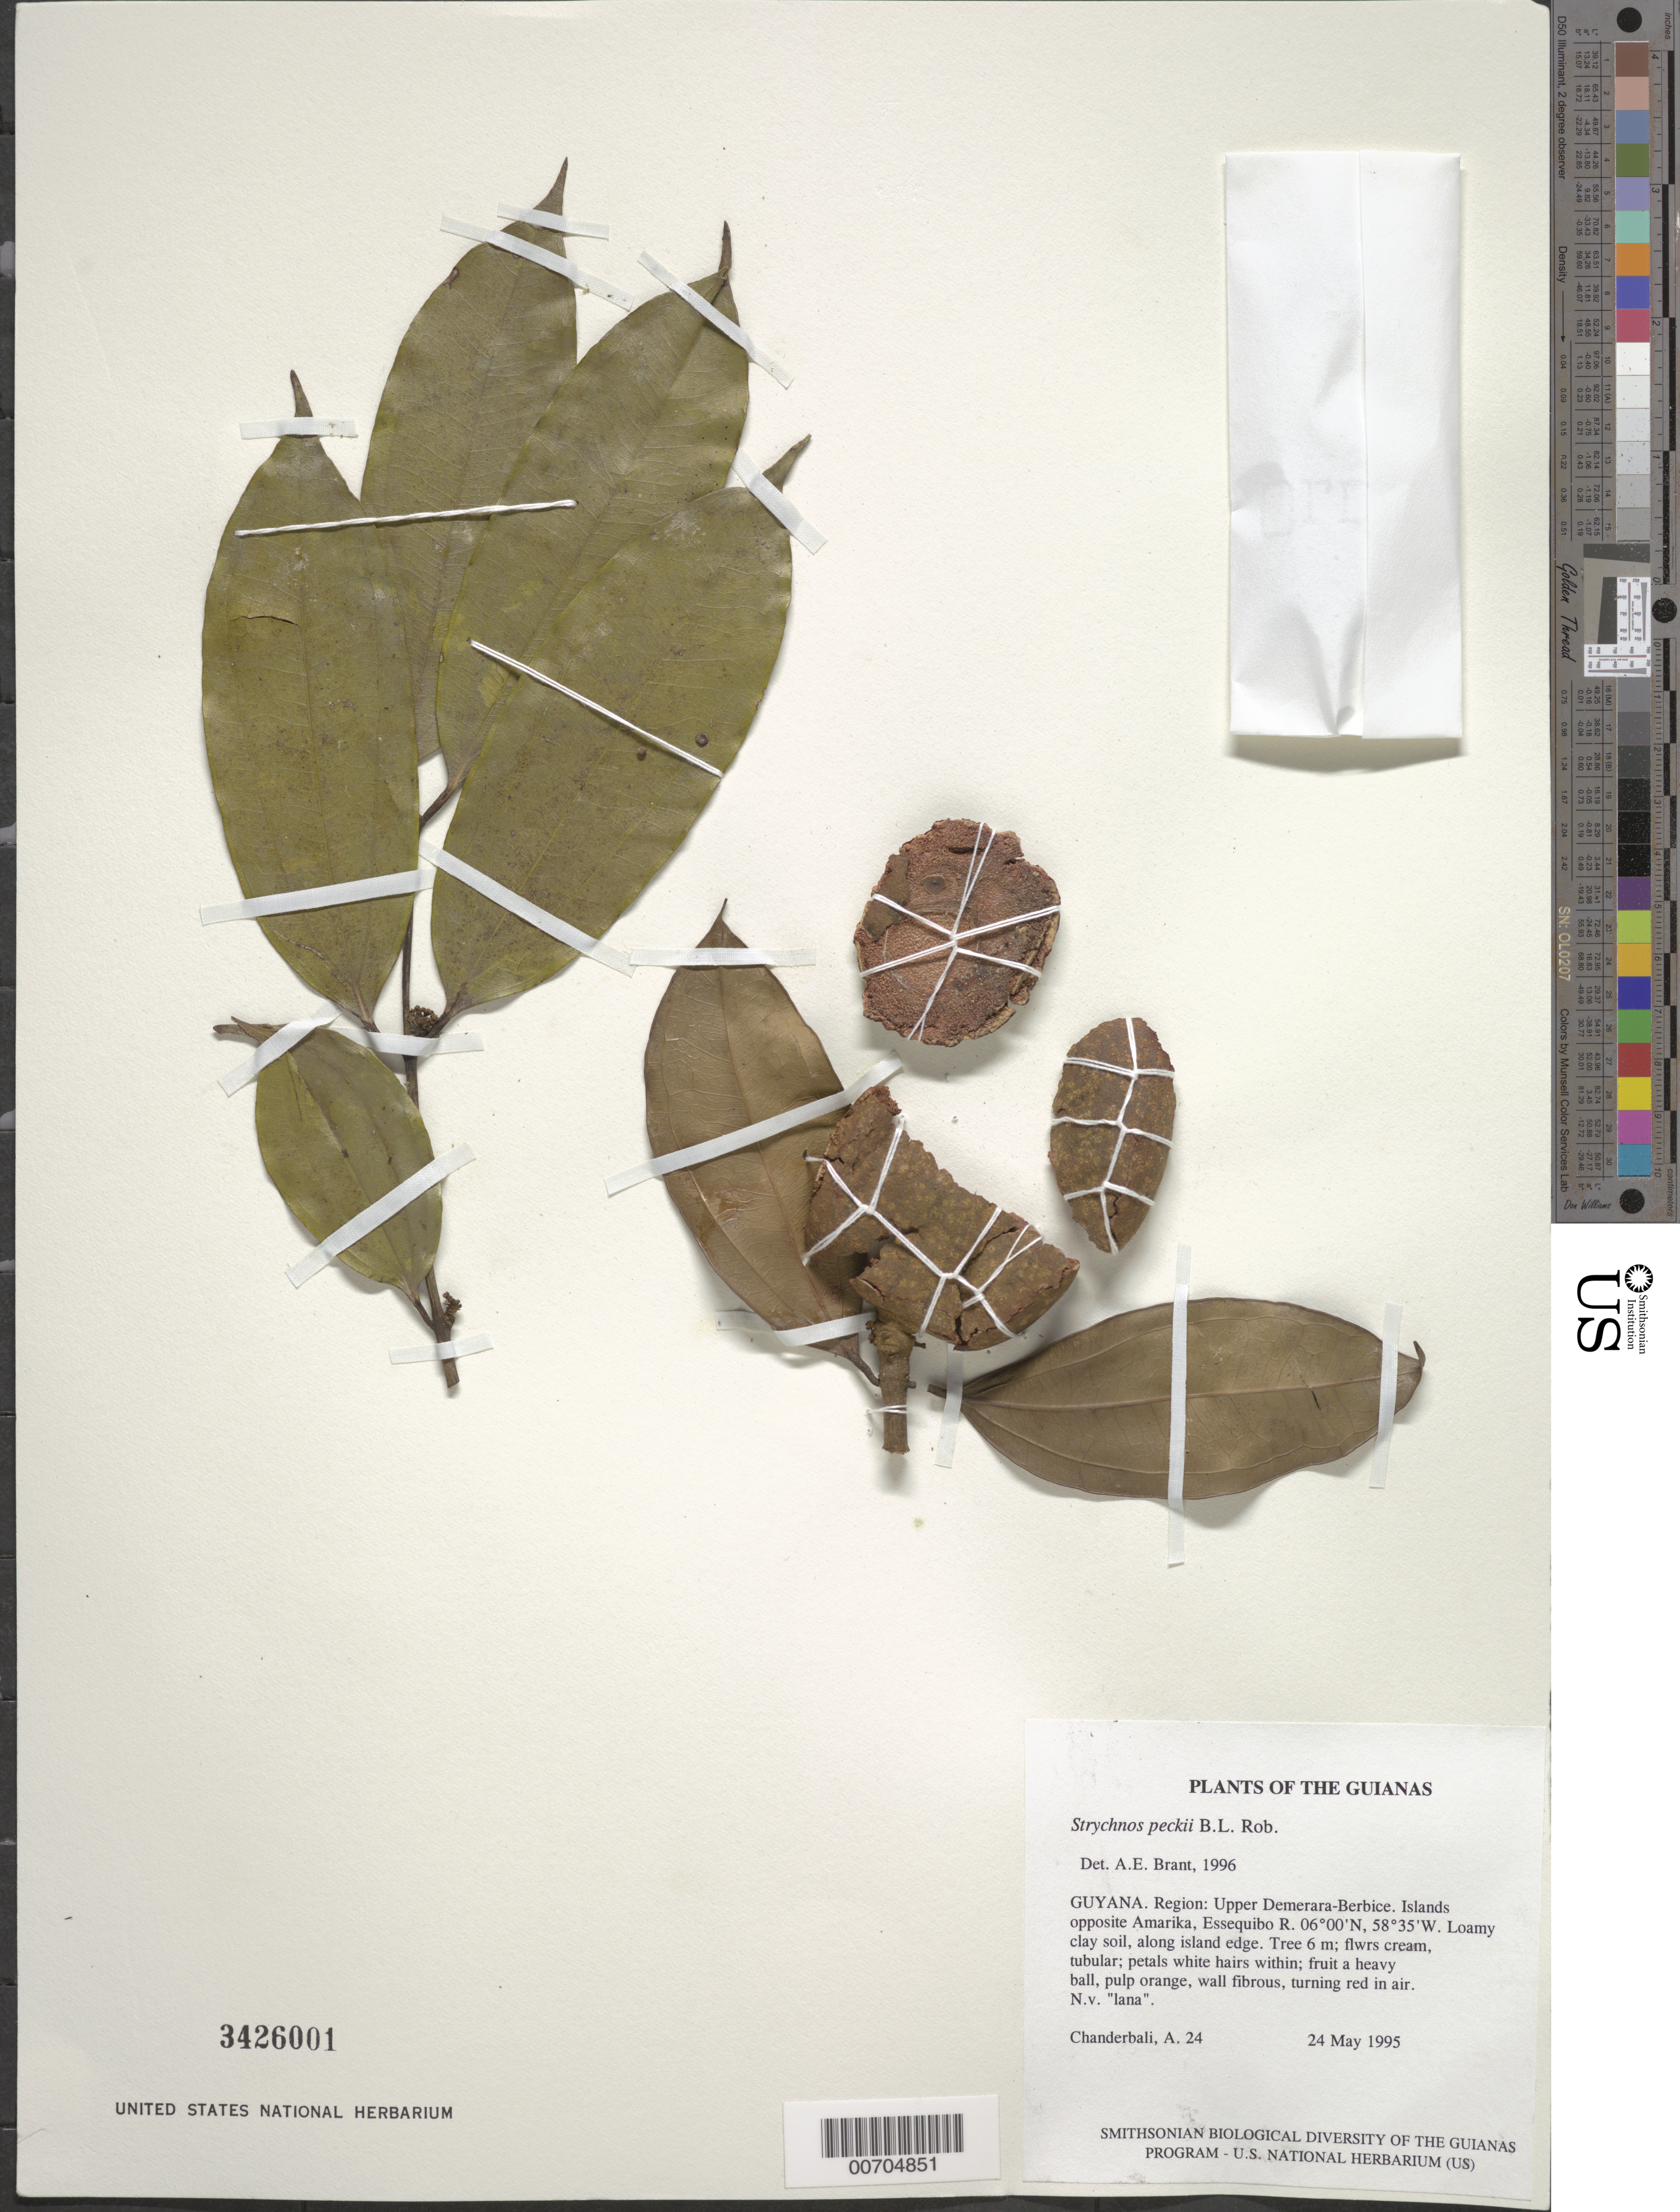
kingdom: Plantae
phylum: Tracheophyta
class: Magnoliopsida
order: Gentianales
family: Loganiaceae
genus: Strychnos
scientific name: Strychnos peckii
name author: B.L. Rob.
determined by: Brant, A. E.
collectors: A. S. Chanderbali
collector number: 0024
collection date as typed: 24 May 1995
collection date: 1995-05-24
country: Guyana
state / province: U. Demerara-Berbice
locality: Islands opposite Amarika, Essequibo R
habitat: Loamy clay soil, along island edge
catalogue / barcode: US 3426001